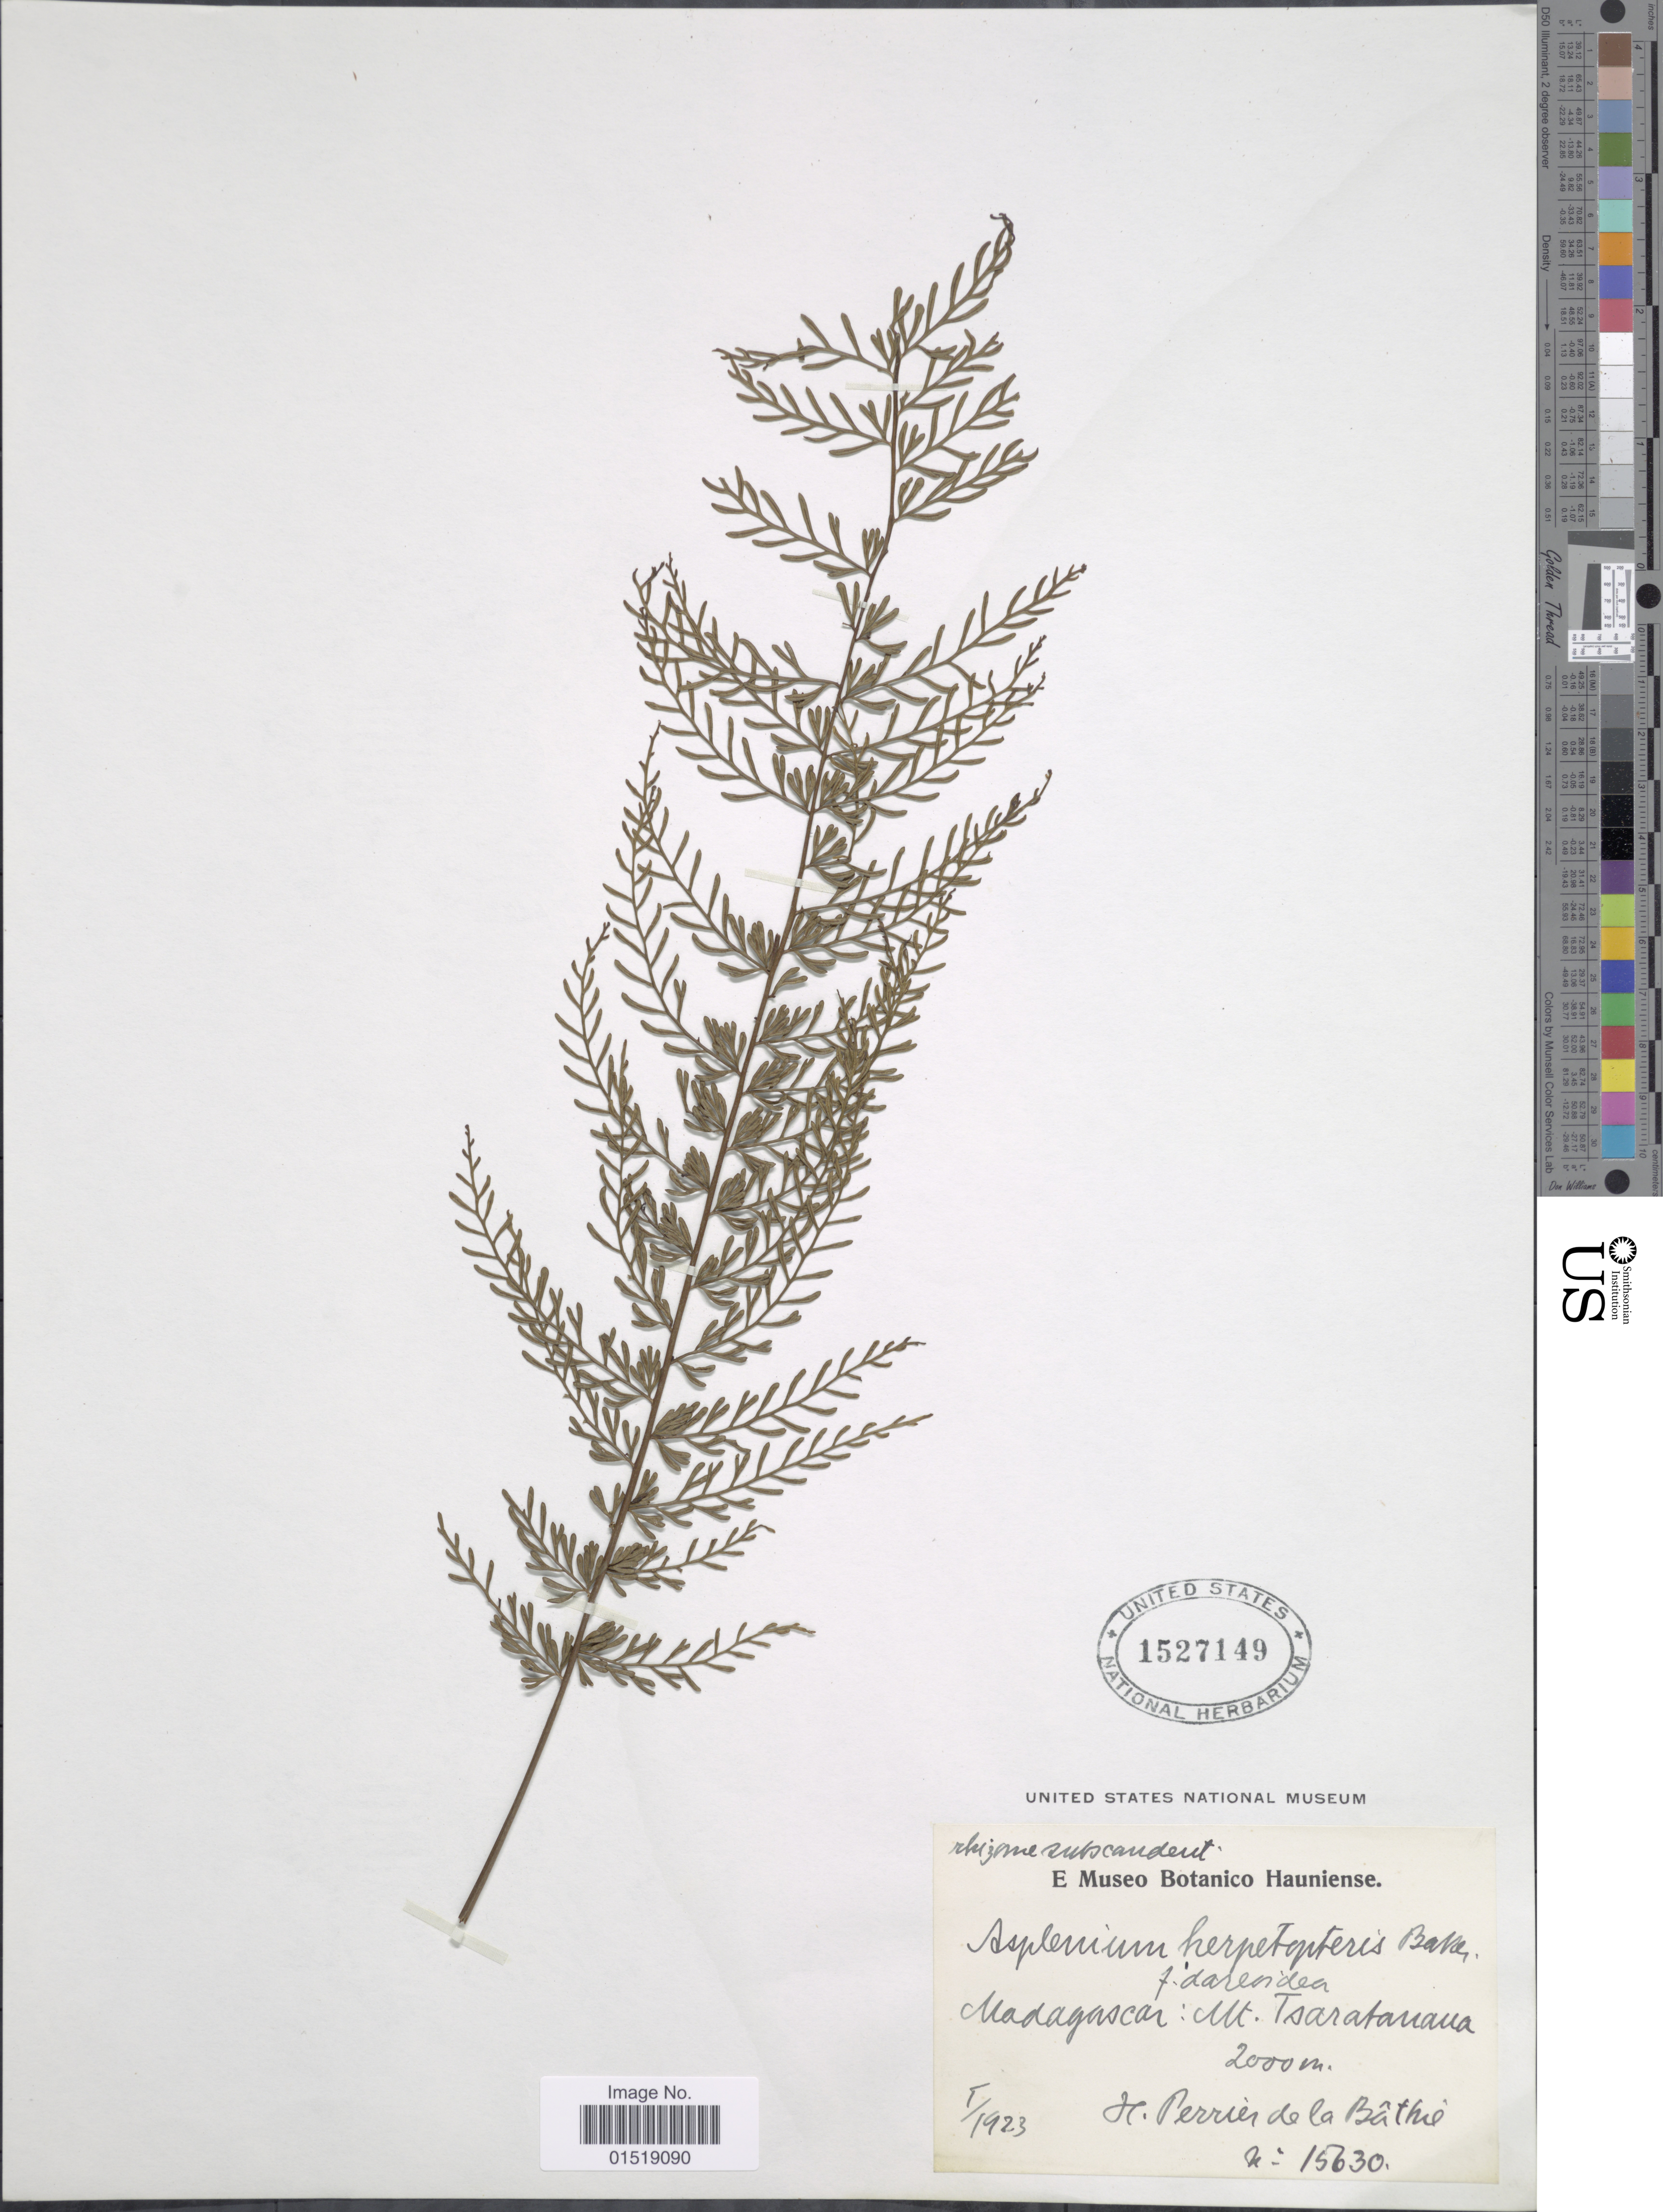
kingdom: Plantae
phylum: Tracheophyta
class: Polypodiopsida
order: Polypodiales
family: Aspleniaceae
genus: Asplenium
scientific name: Asplenium herpetopteris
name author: Baker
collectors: H. Perrier de la Bâthie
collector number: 15630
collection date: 1923-01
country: Madagascar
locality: Mt. Tsaratanana.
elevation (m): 2000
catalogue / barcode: US 1527149